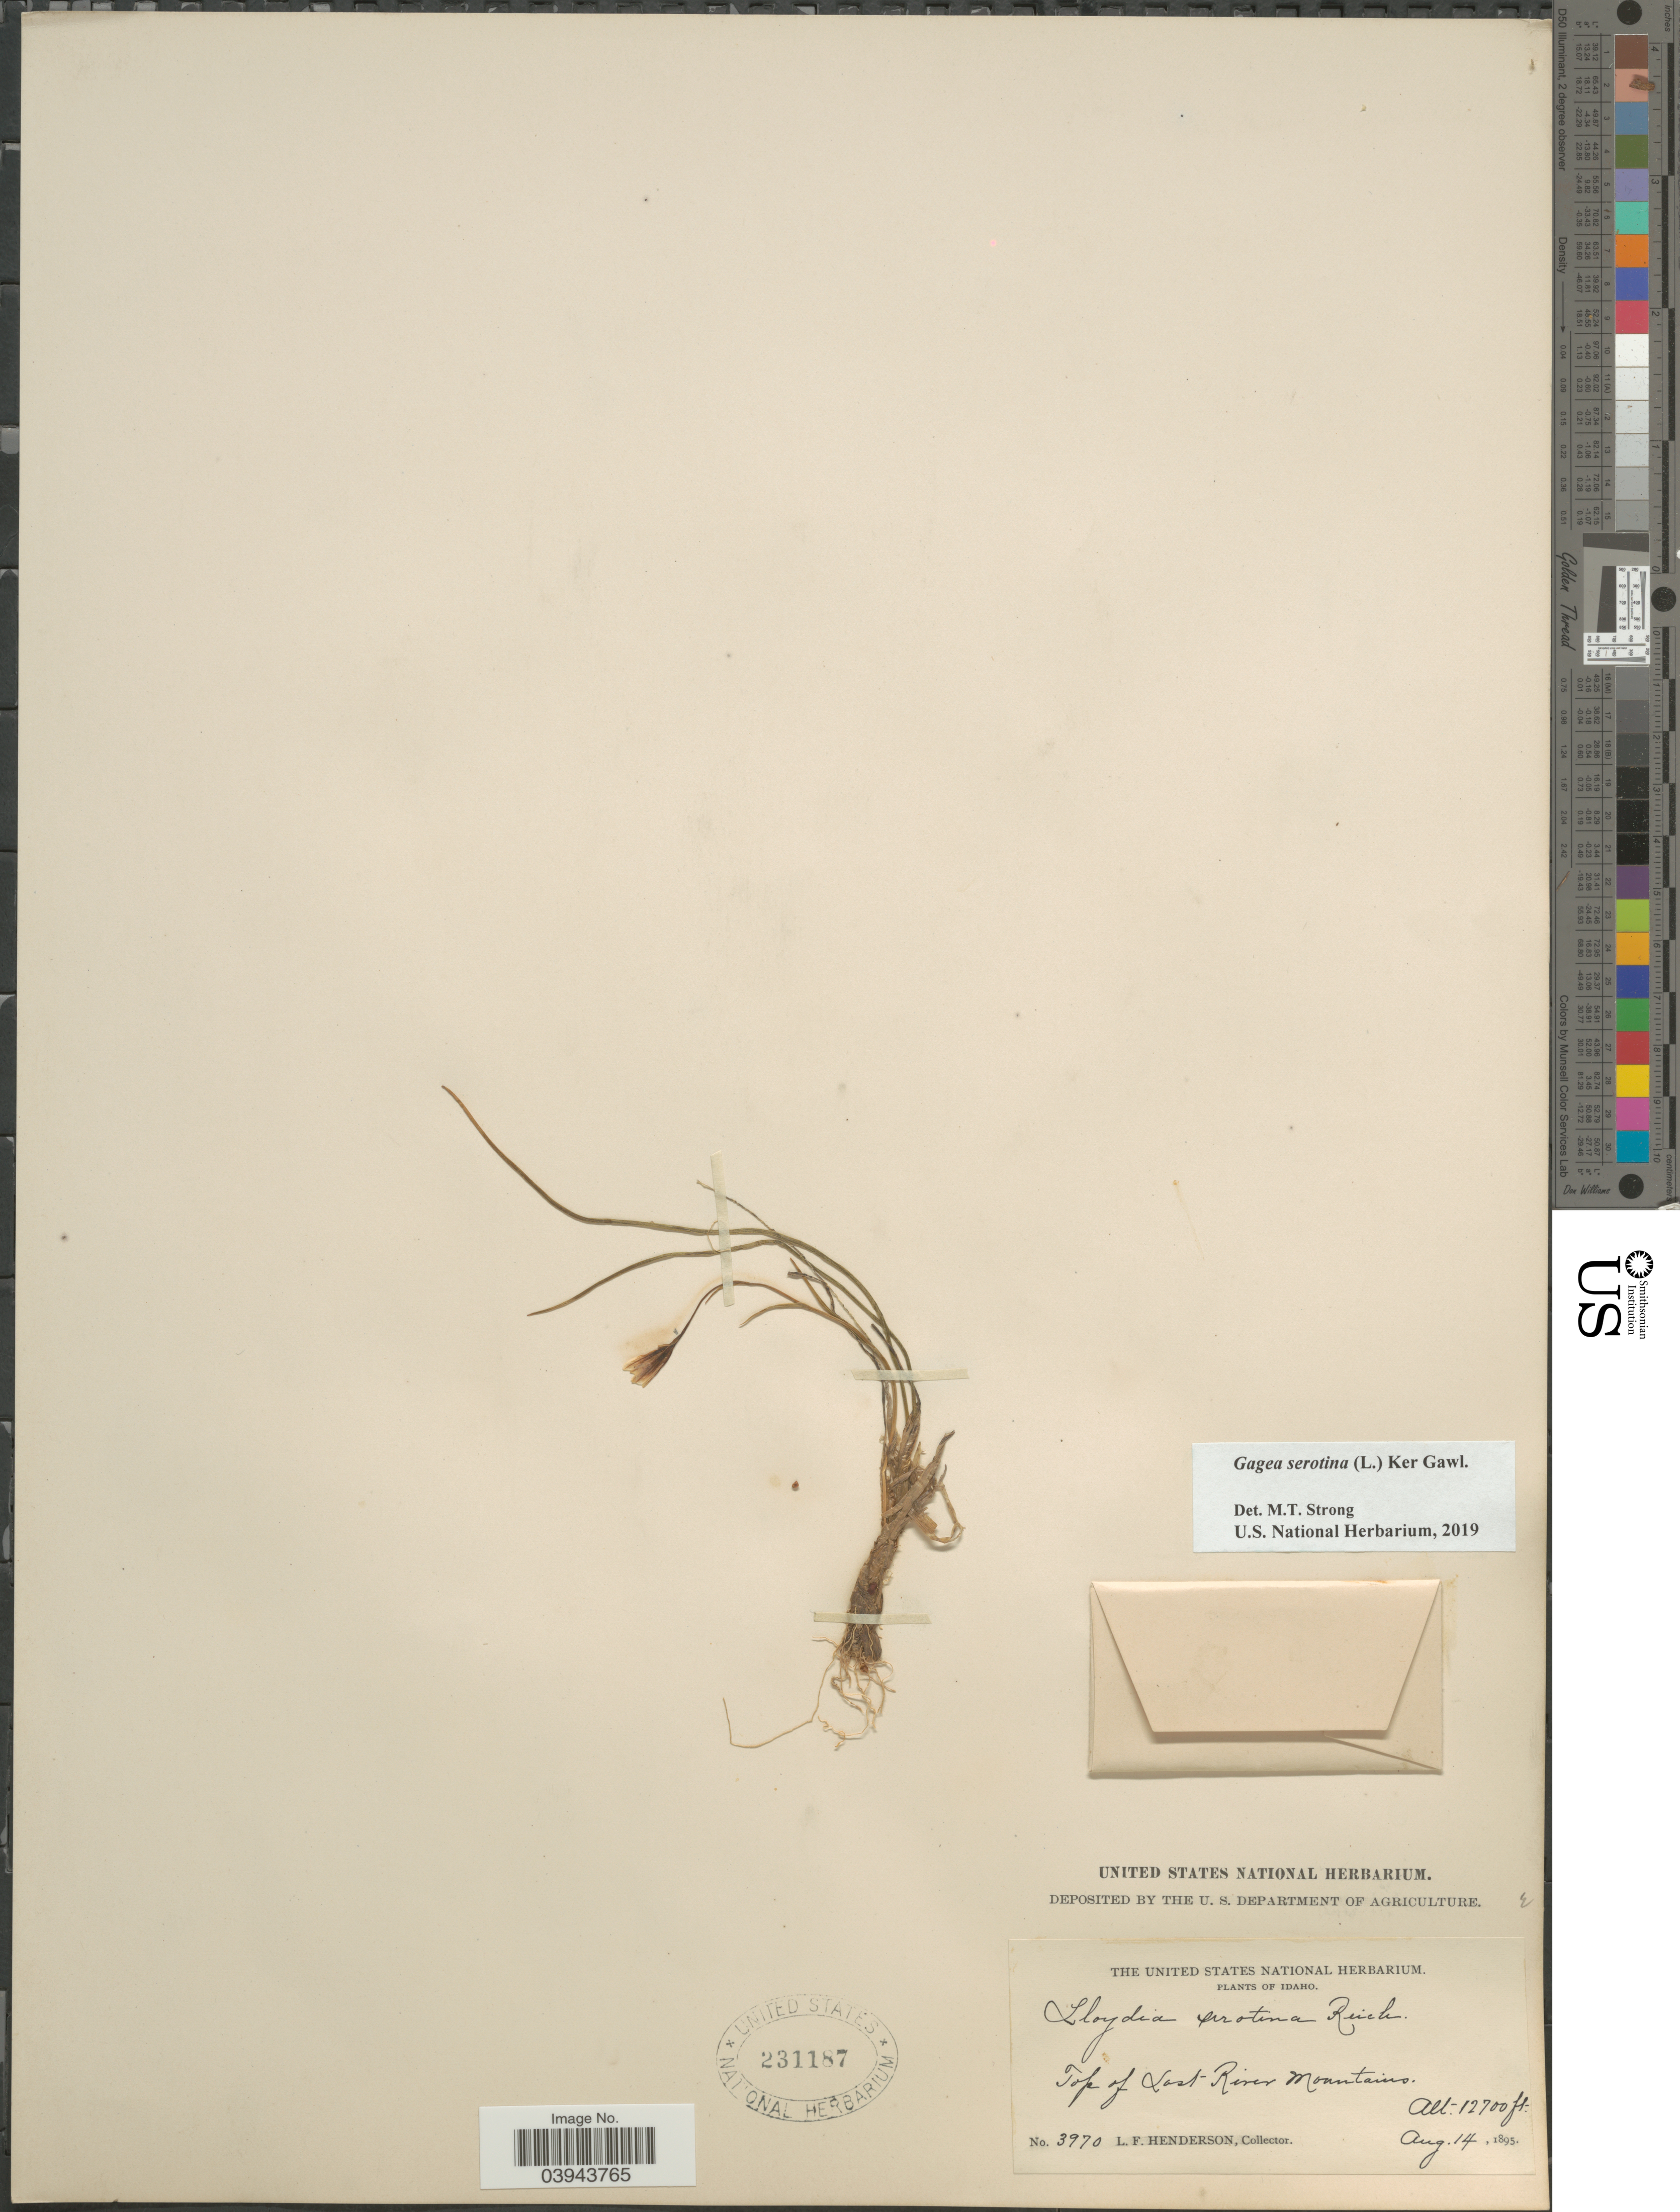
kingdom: Plantae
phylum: Tracheophyta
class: Liliopsida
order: Liliales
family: Liliaceae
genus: Lloydia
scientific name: Lloydia serotina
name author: (L.) Salisb. ex Rchb.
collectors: L. Henderson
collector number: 3970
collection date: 1895-08-14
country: United States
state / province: Idaho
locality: Top of Lost River Mountains.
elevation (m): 3871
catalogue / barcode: US 231187